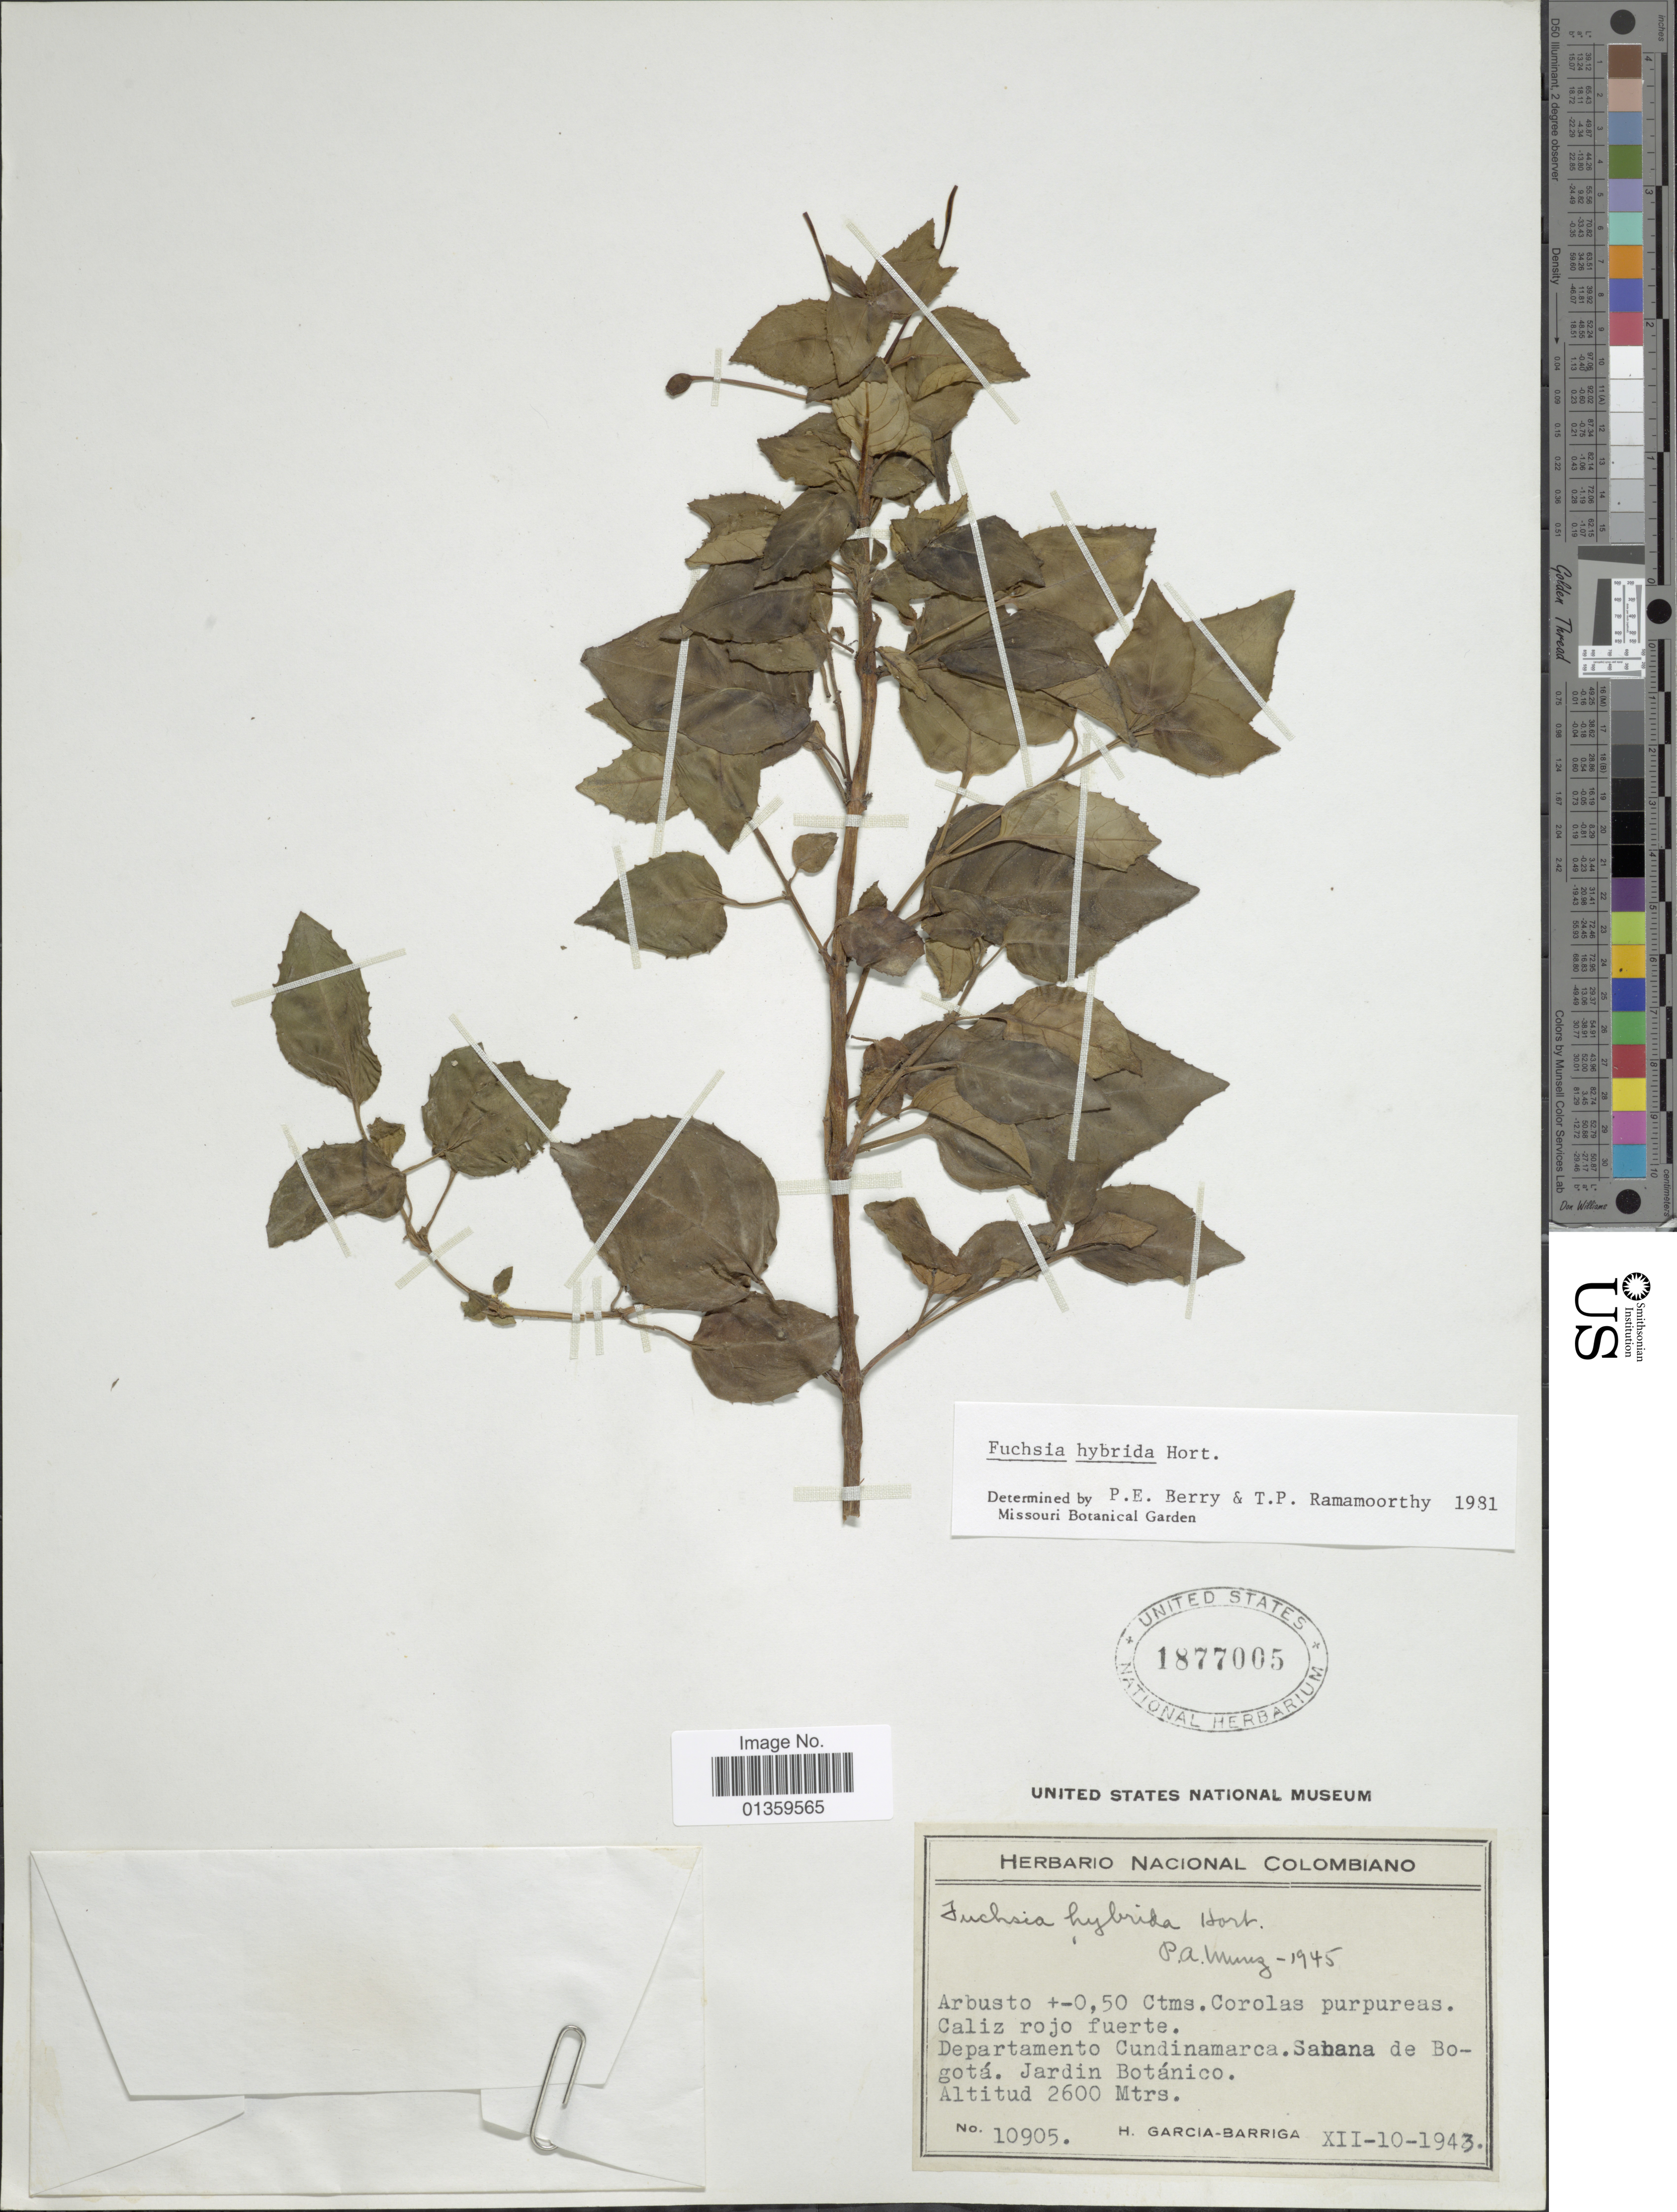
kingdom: Plantae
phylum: Tracheophyta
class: Magnoliopsida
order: Myrtales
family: Onagraceae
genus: Fuchsia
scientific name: Fuchsia x hybrida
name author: Hort.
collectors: H. García Barriga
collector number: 10905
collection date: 1943-12-10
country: Colombia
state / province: Cundinamarca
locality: Sabana de de Bogotá. Jardin Botánico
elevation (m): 2600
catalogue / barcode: US 1877005